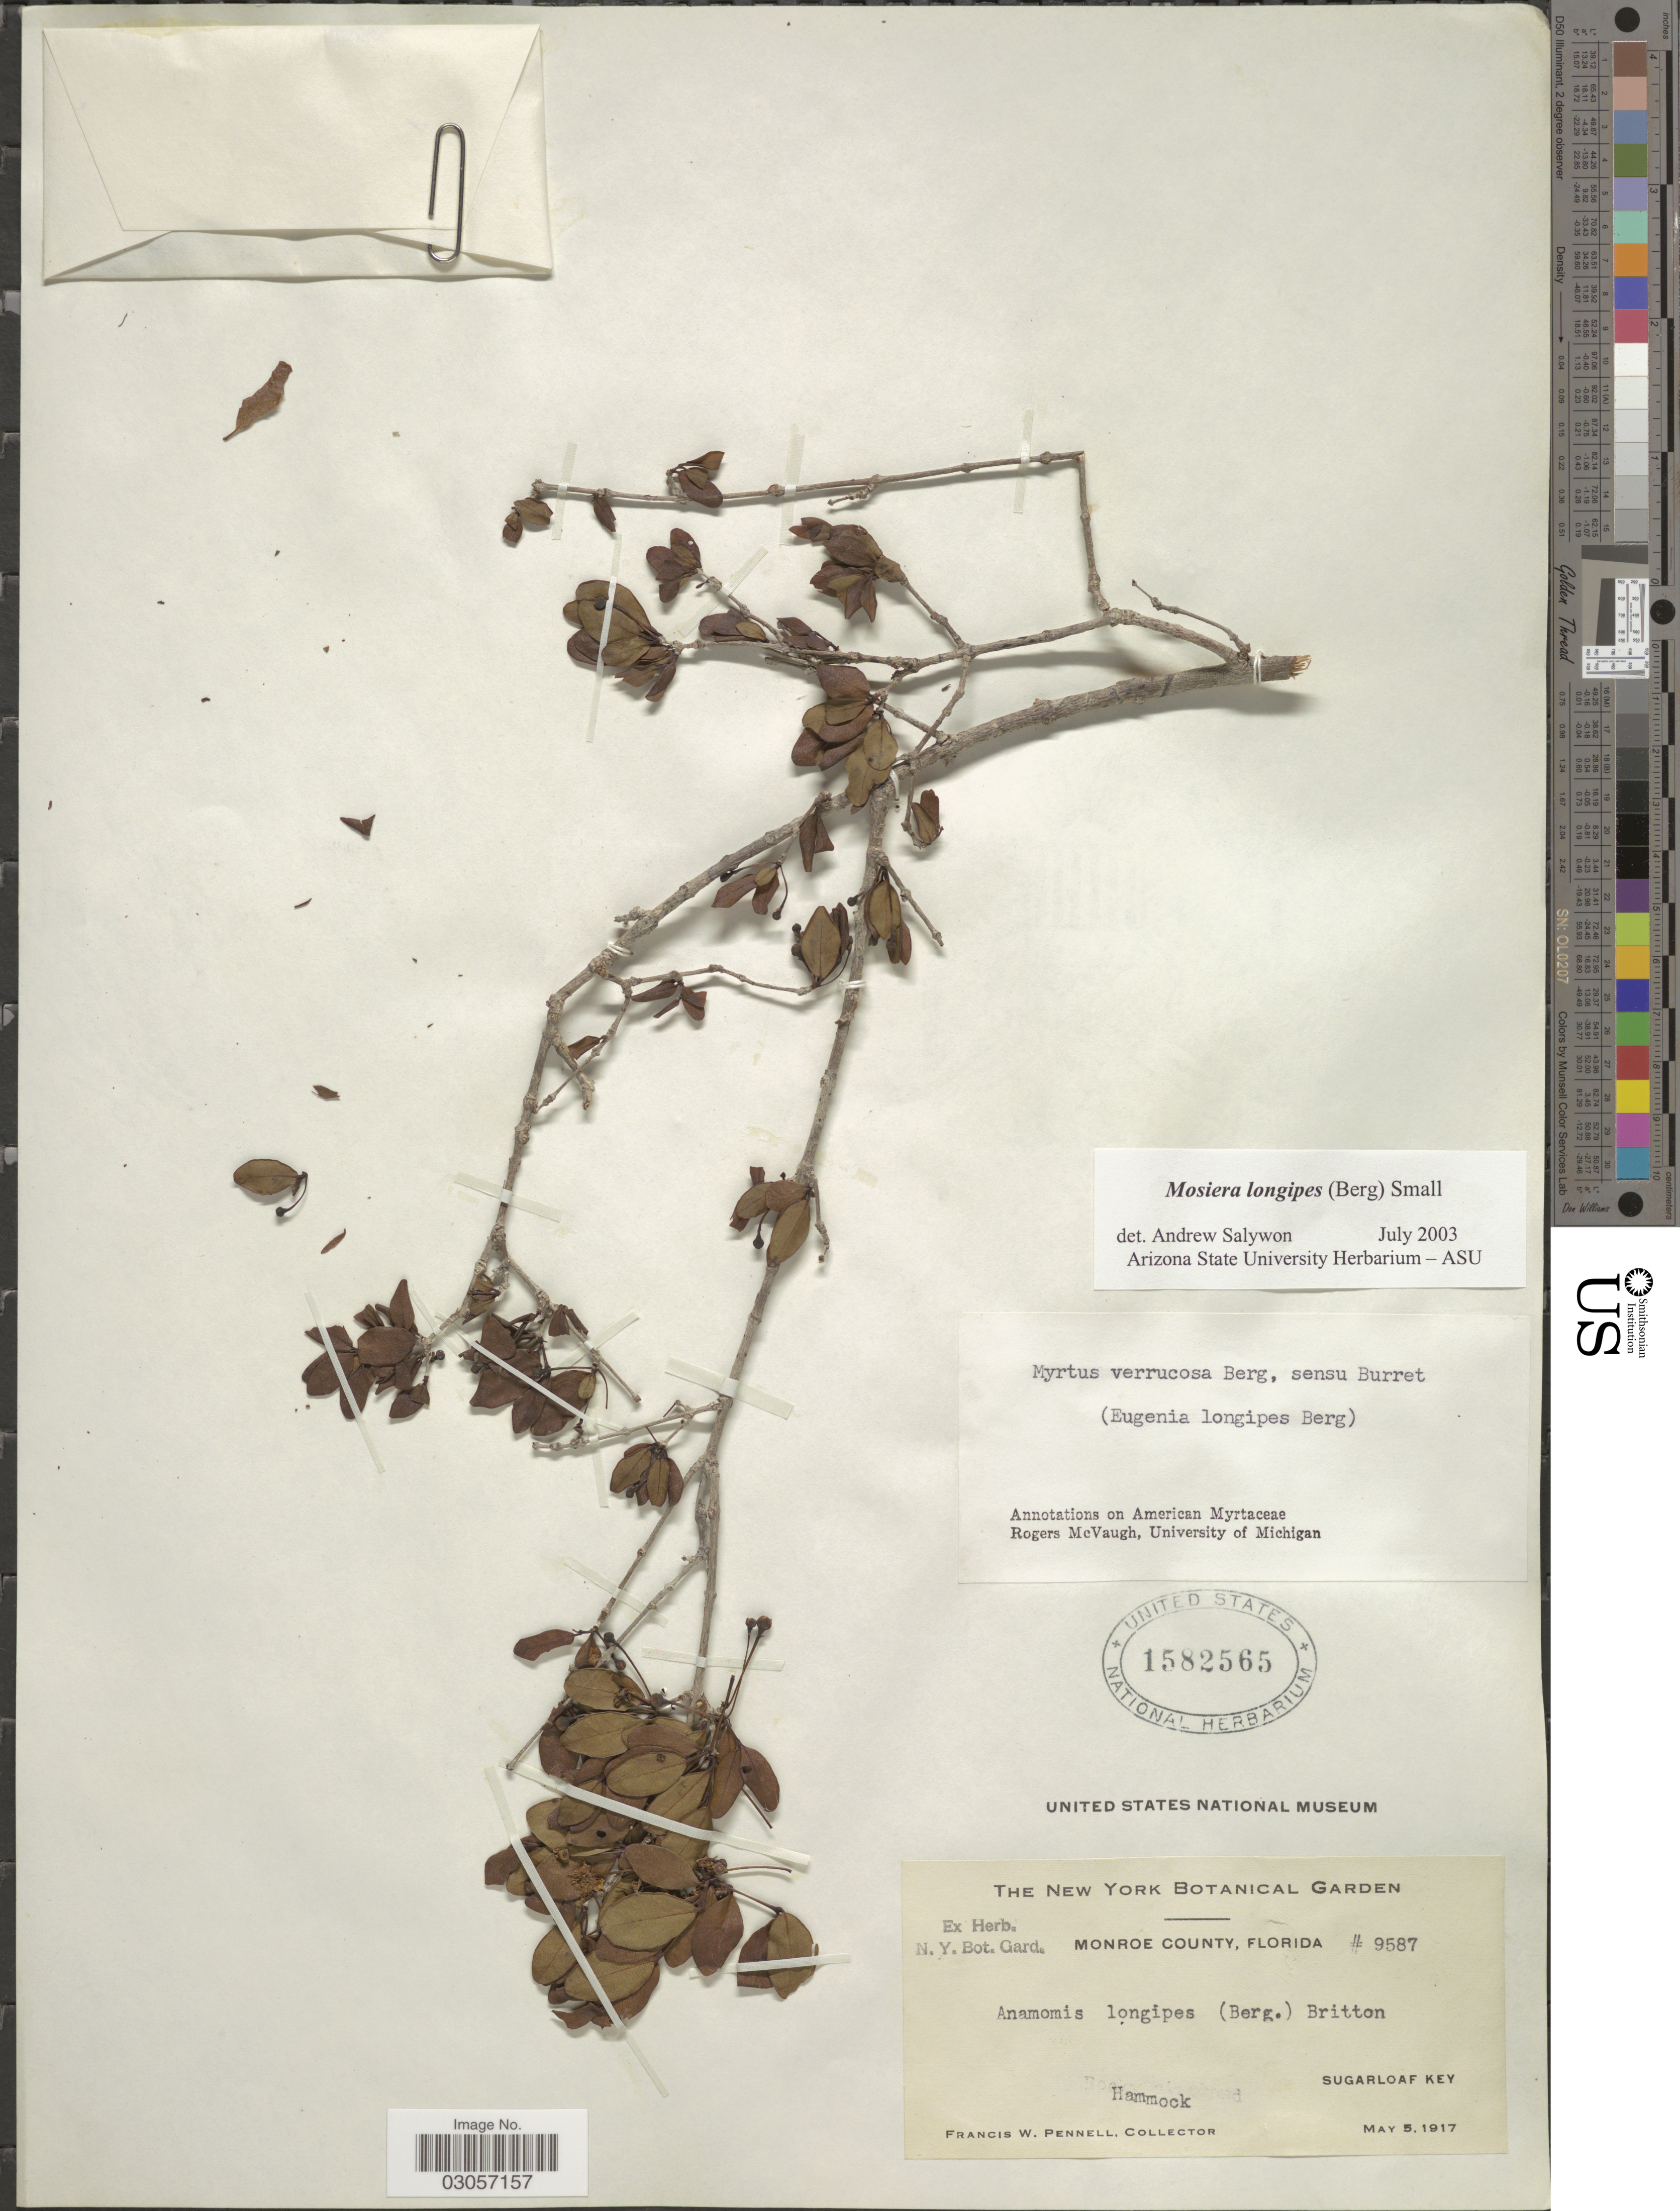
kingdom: Plantae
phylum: Tracheophyta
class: Magnoliopsida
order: Myrtales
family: Myrtaceae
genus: Mosiera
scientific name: Mosiera longipes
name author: (O. Berg) Small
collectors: F. W. Pennell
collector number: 9587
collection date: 1917-05-05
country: United States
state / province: Florida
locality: Monroe County, Hammock, Sugarloaf Key.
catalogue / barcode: US 1582565